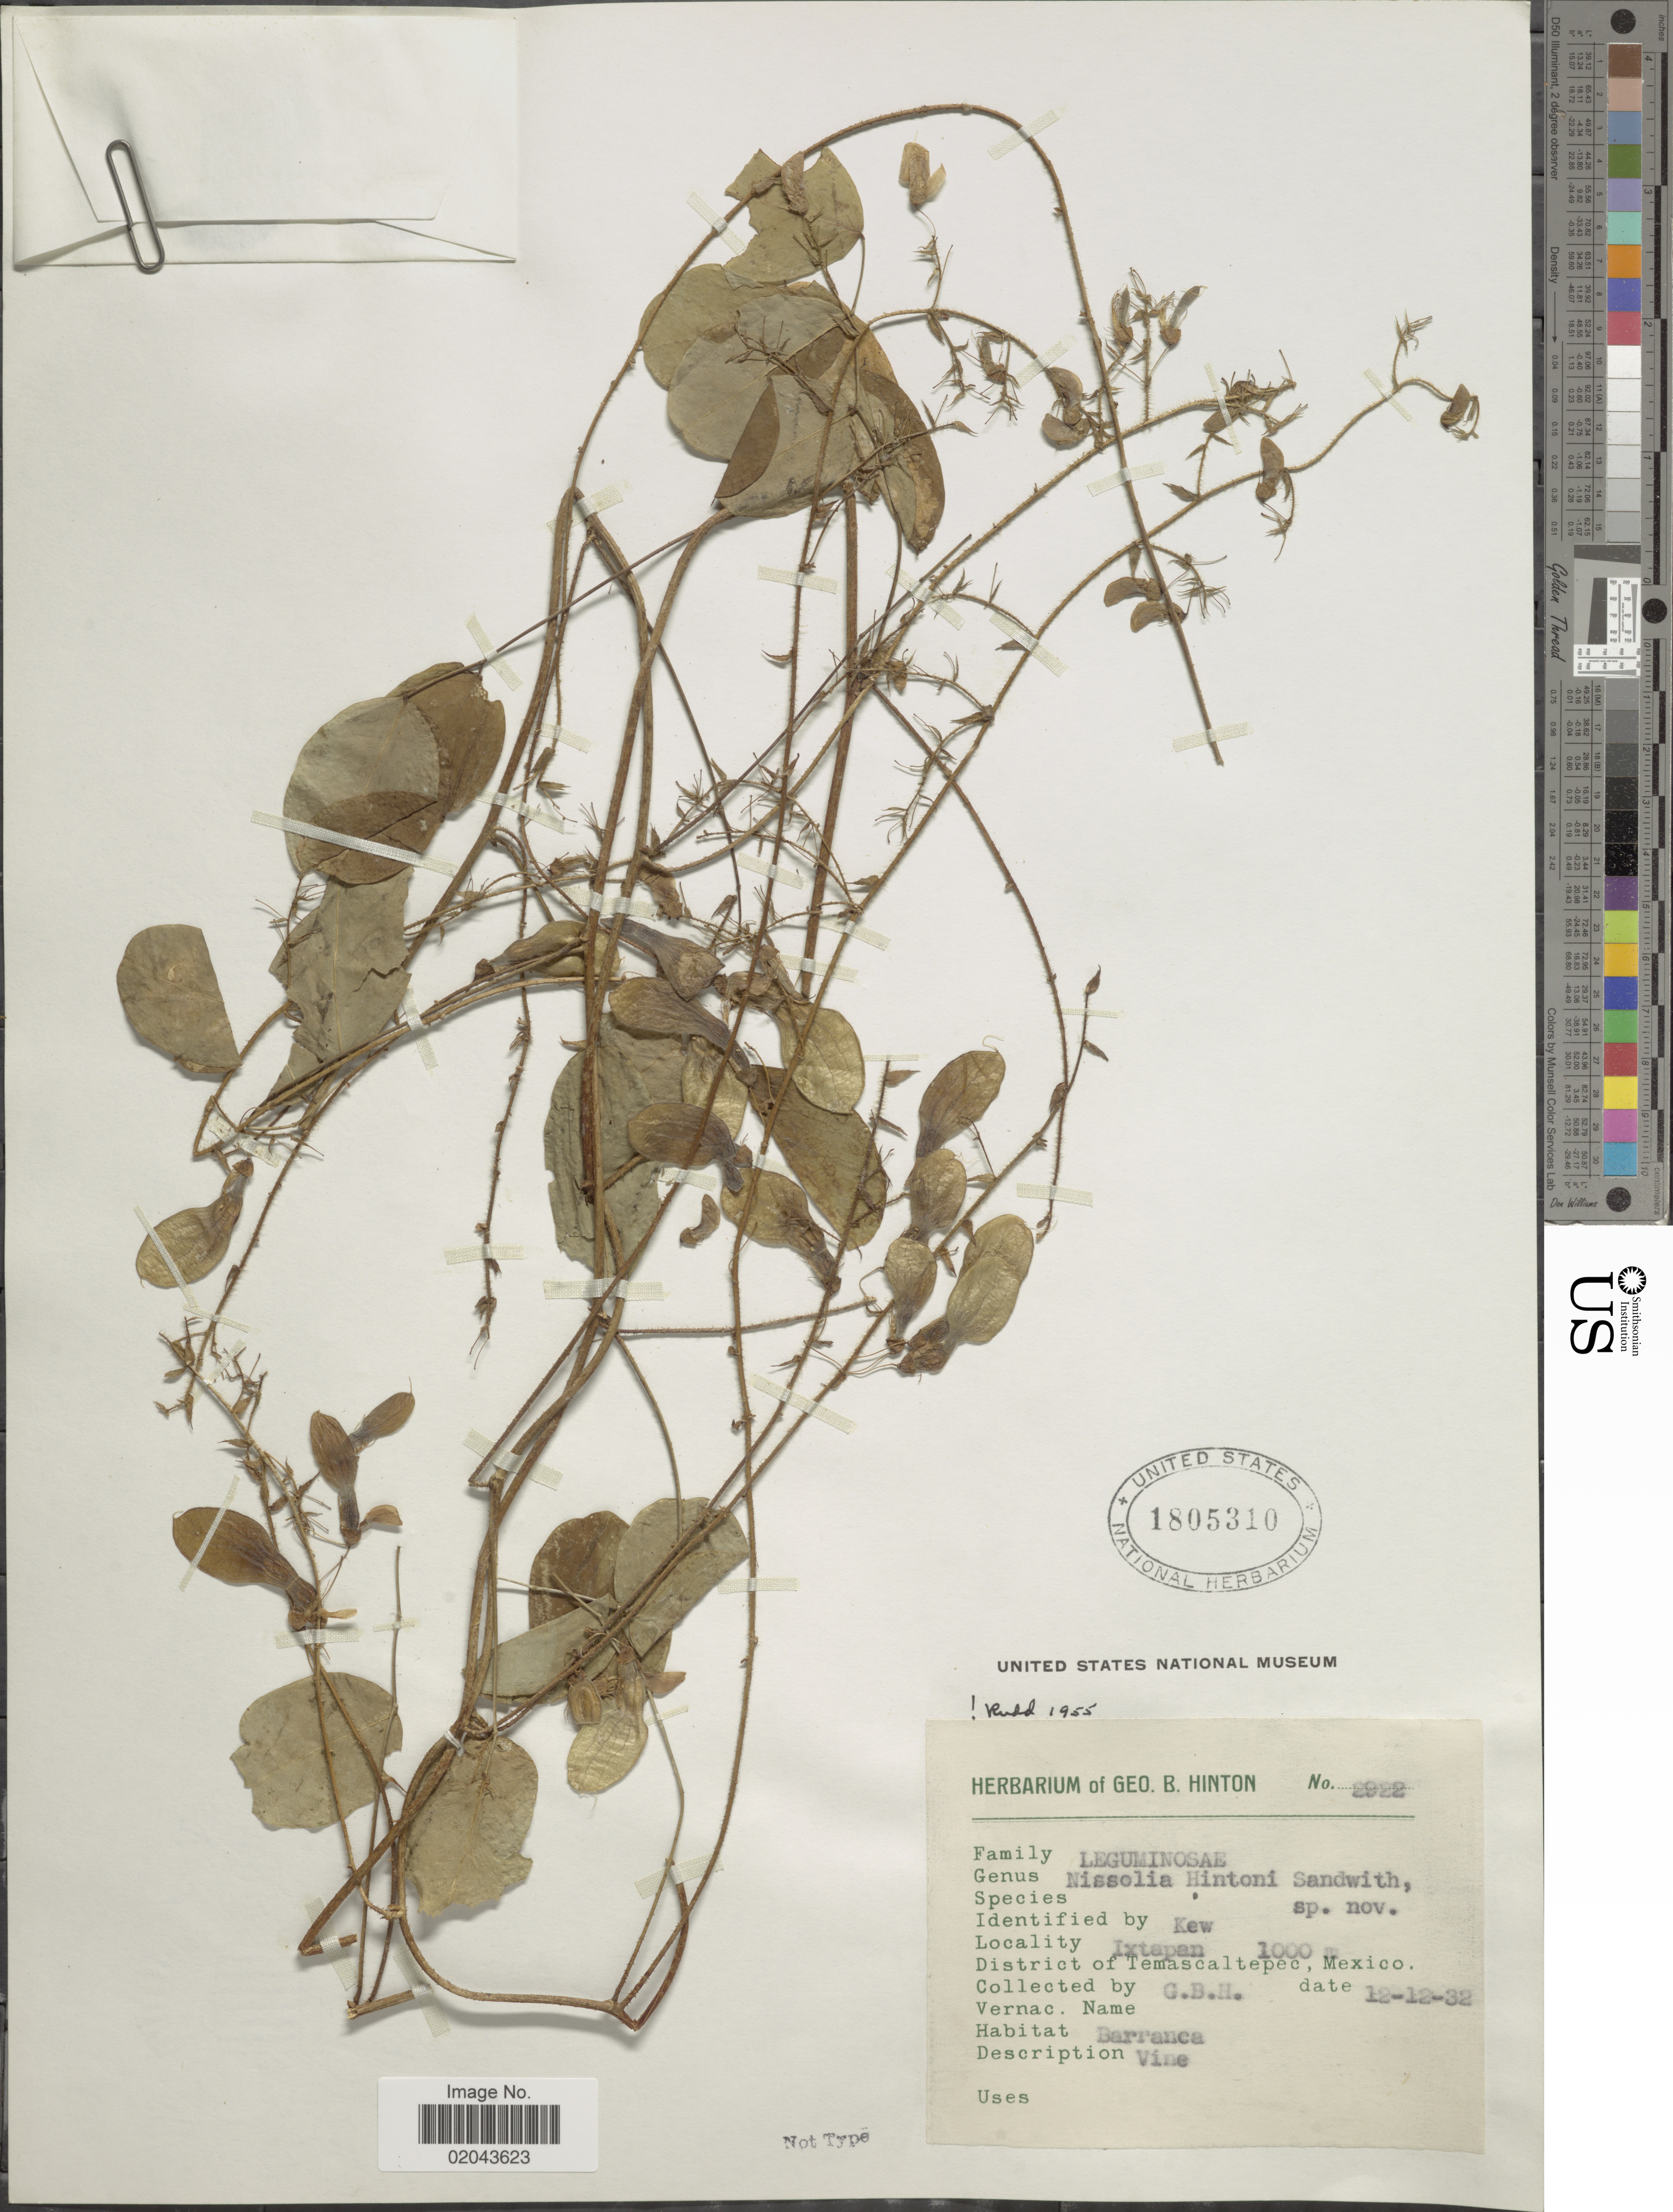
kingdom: Plantae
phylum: Tracheophyta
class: Magnoliopsida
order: Fabales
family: Fabaceae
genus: Nissolia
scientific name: Nissolia gentryi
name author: Rudd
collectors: G. B. Hinton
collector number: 2922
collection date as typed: Transcribed d/m/y: 12/12/32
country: Mexico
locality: Ixtapan, District of Temascaltepec, barranca.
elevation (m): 1000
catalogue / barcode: US 1805310